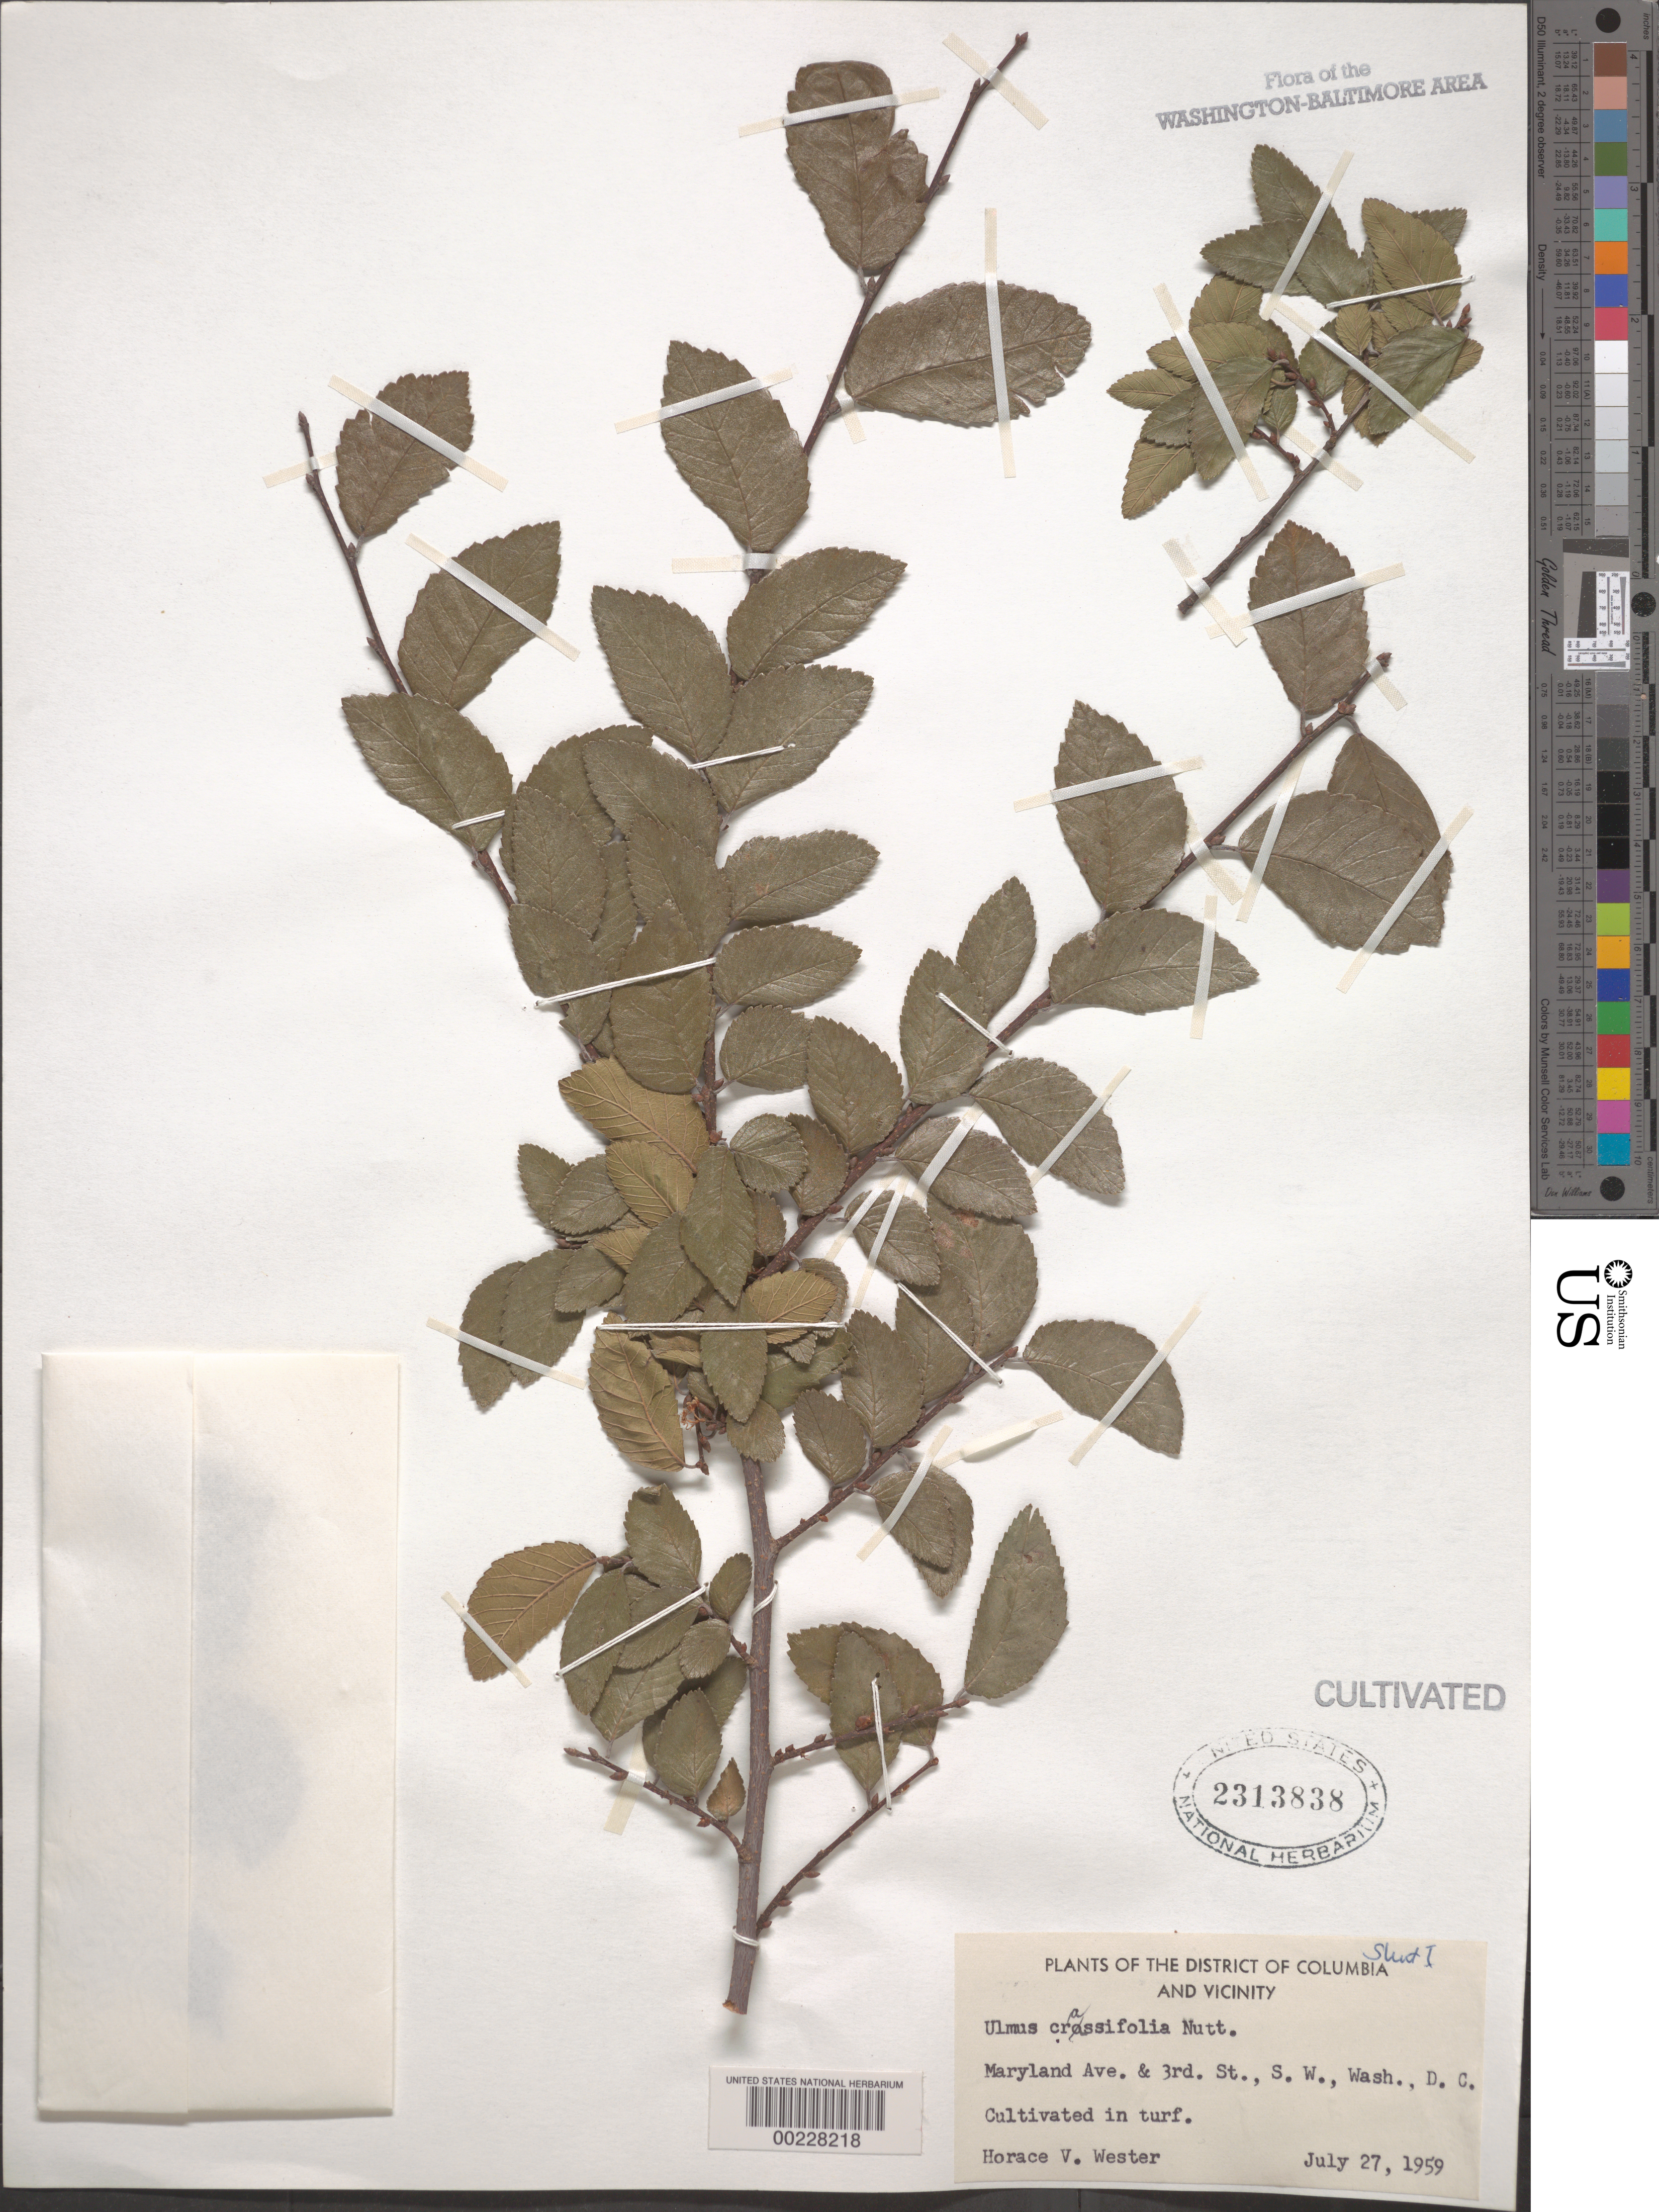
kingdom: Plantae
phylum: Tracheophyta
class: Magnoliopsida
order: Rosales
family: Ulmaceae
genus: Ulmus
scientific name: Ulmus crassifolia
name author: Nutt.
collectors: H. Wester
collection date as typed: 27 Jul 1959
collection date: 1959-07-27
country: United States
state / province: District of Columbia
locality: Maryland Ave & 3rd St SW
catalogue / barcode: US 2313838